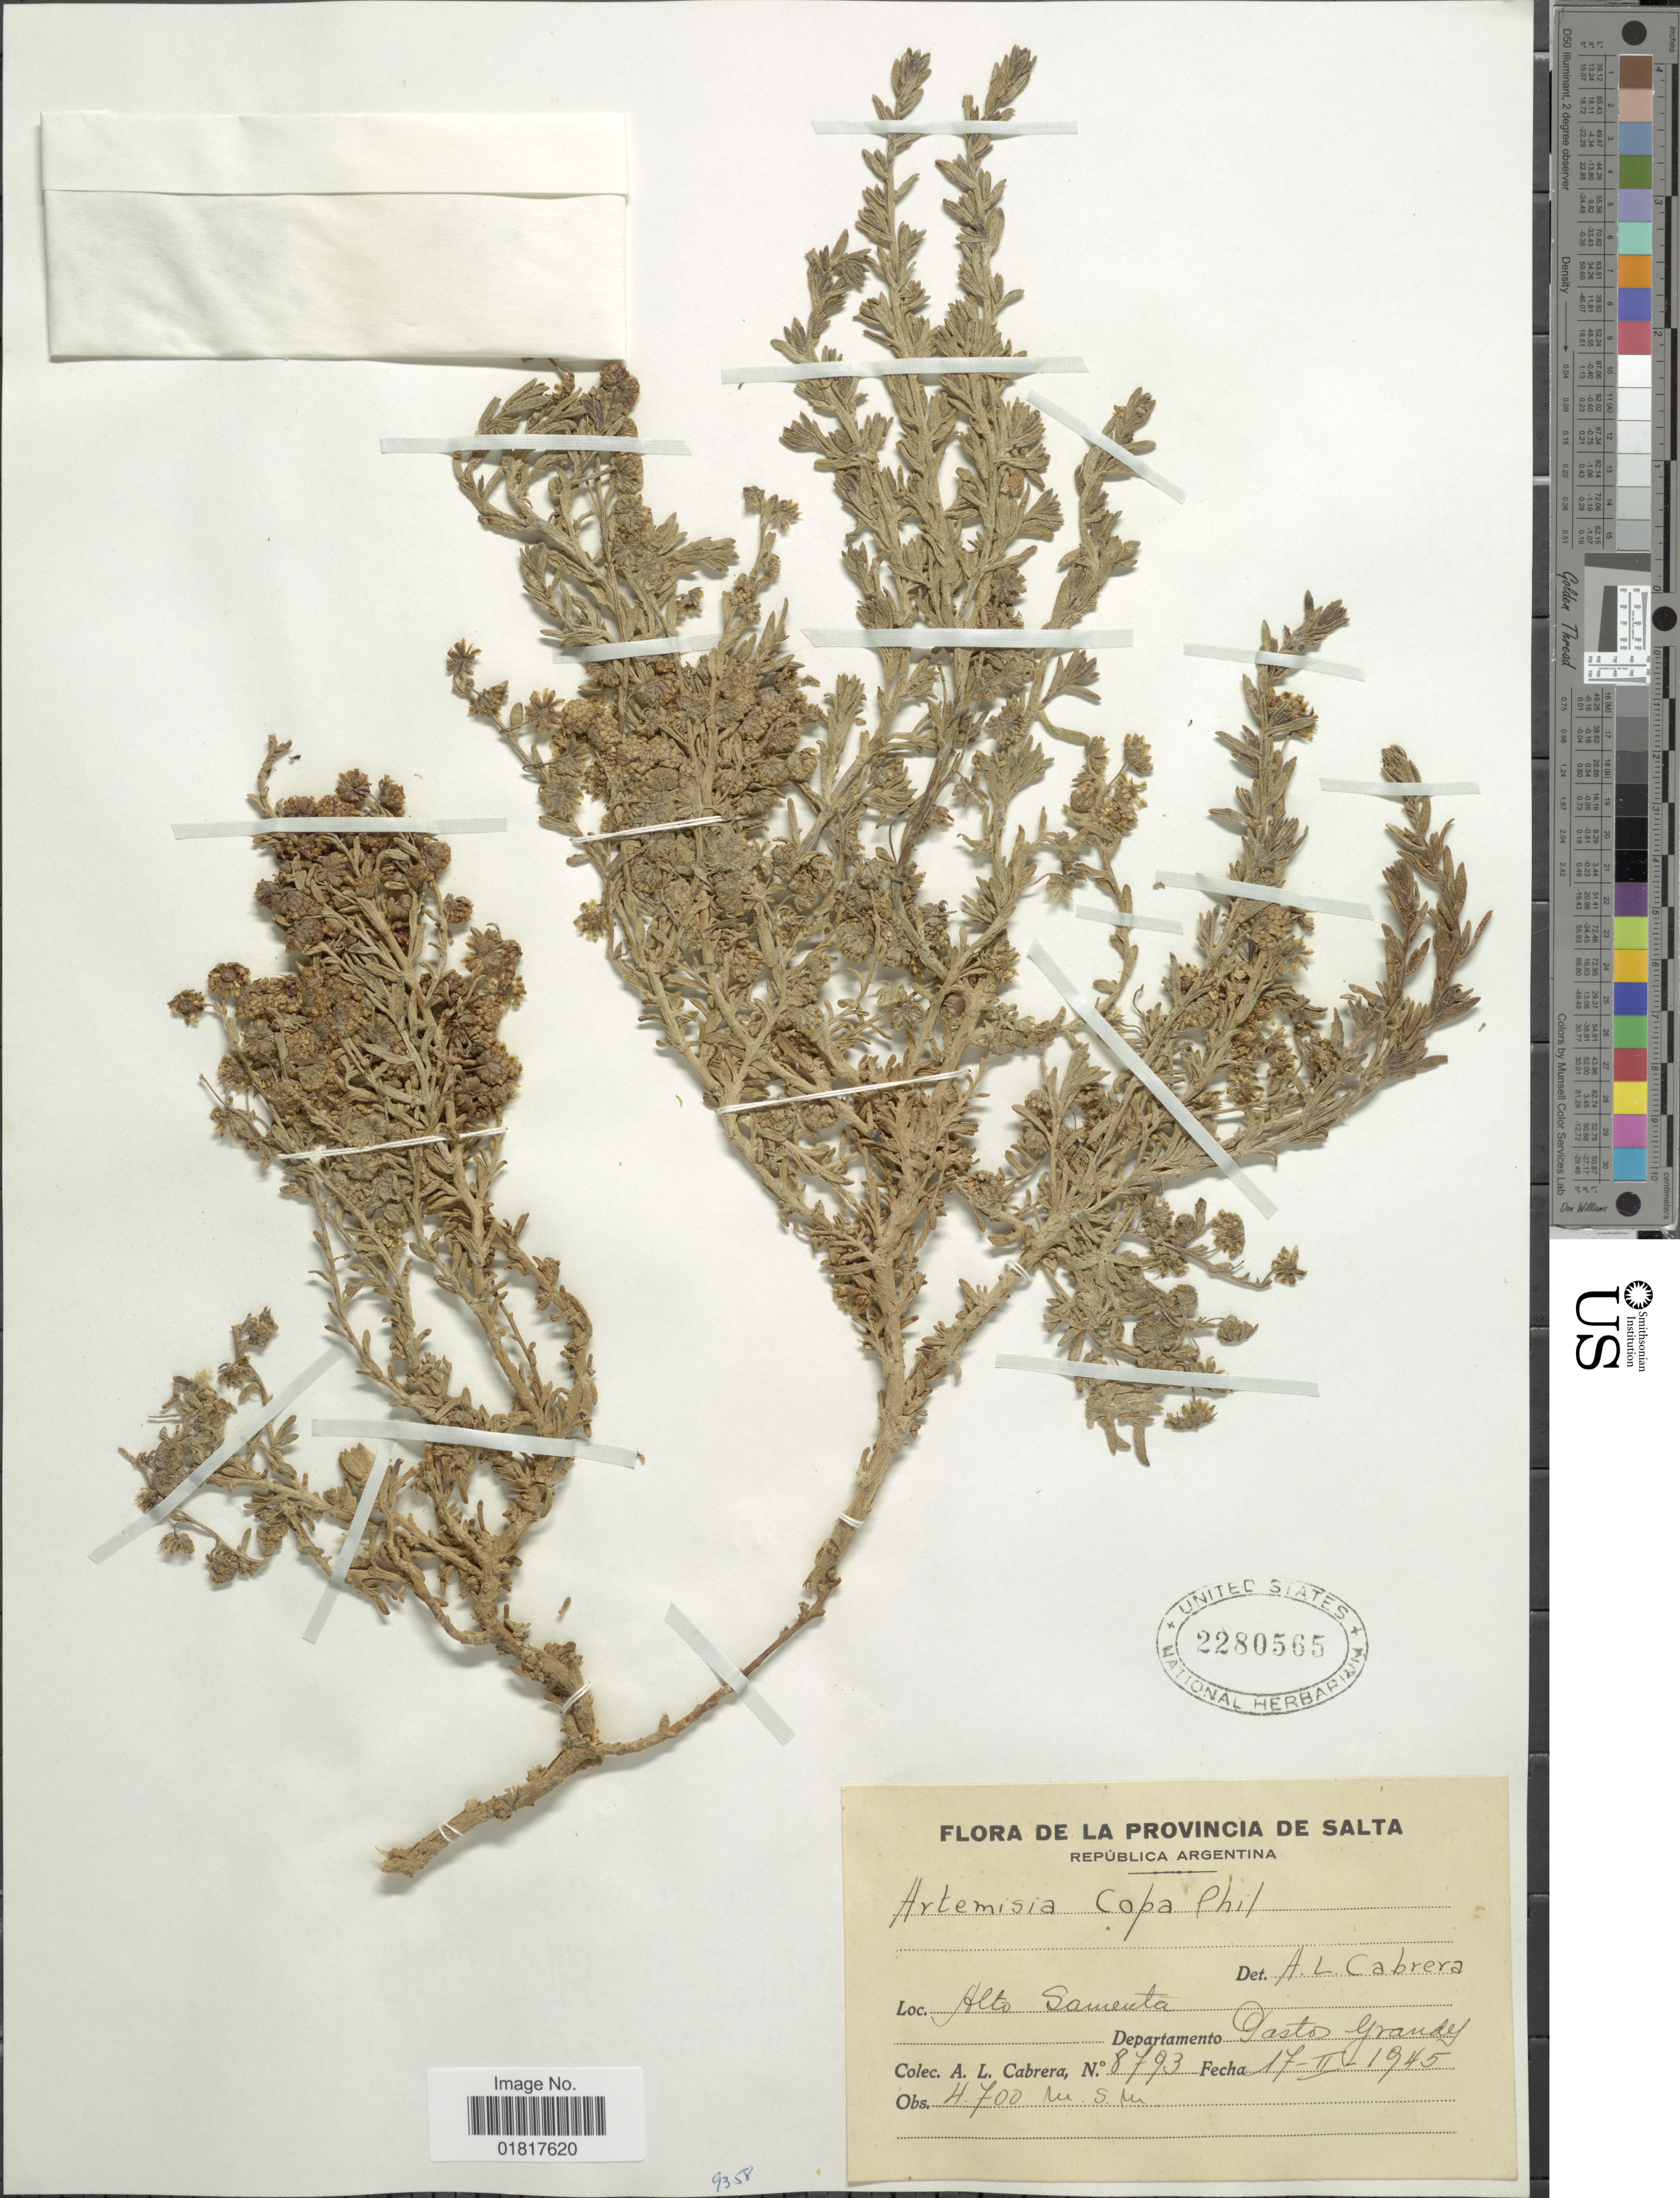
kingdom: Plantae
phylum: Tracheophyta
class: Magnoliopsida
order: Asterales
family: Asteraceae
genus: Artemisia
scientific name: Artemisia copa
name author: Phil.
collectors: A. L. Cabrera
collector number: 8793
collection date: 1945-02-17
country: Argentina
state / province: Salta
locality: República Argentina, Alto Samenta, Departamento Pastos Grandes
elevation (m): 4700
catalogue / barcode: US 2280565